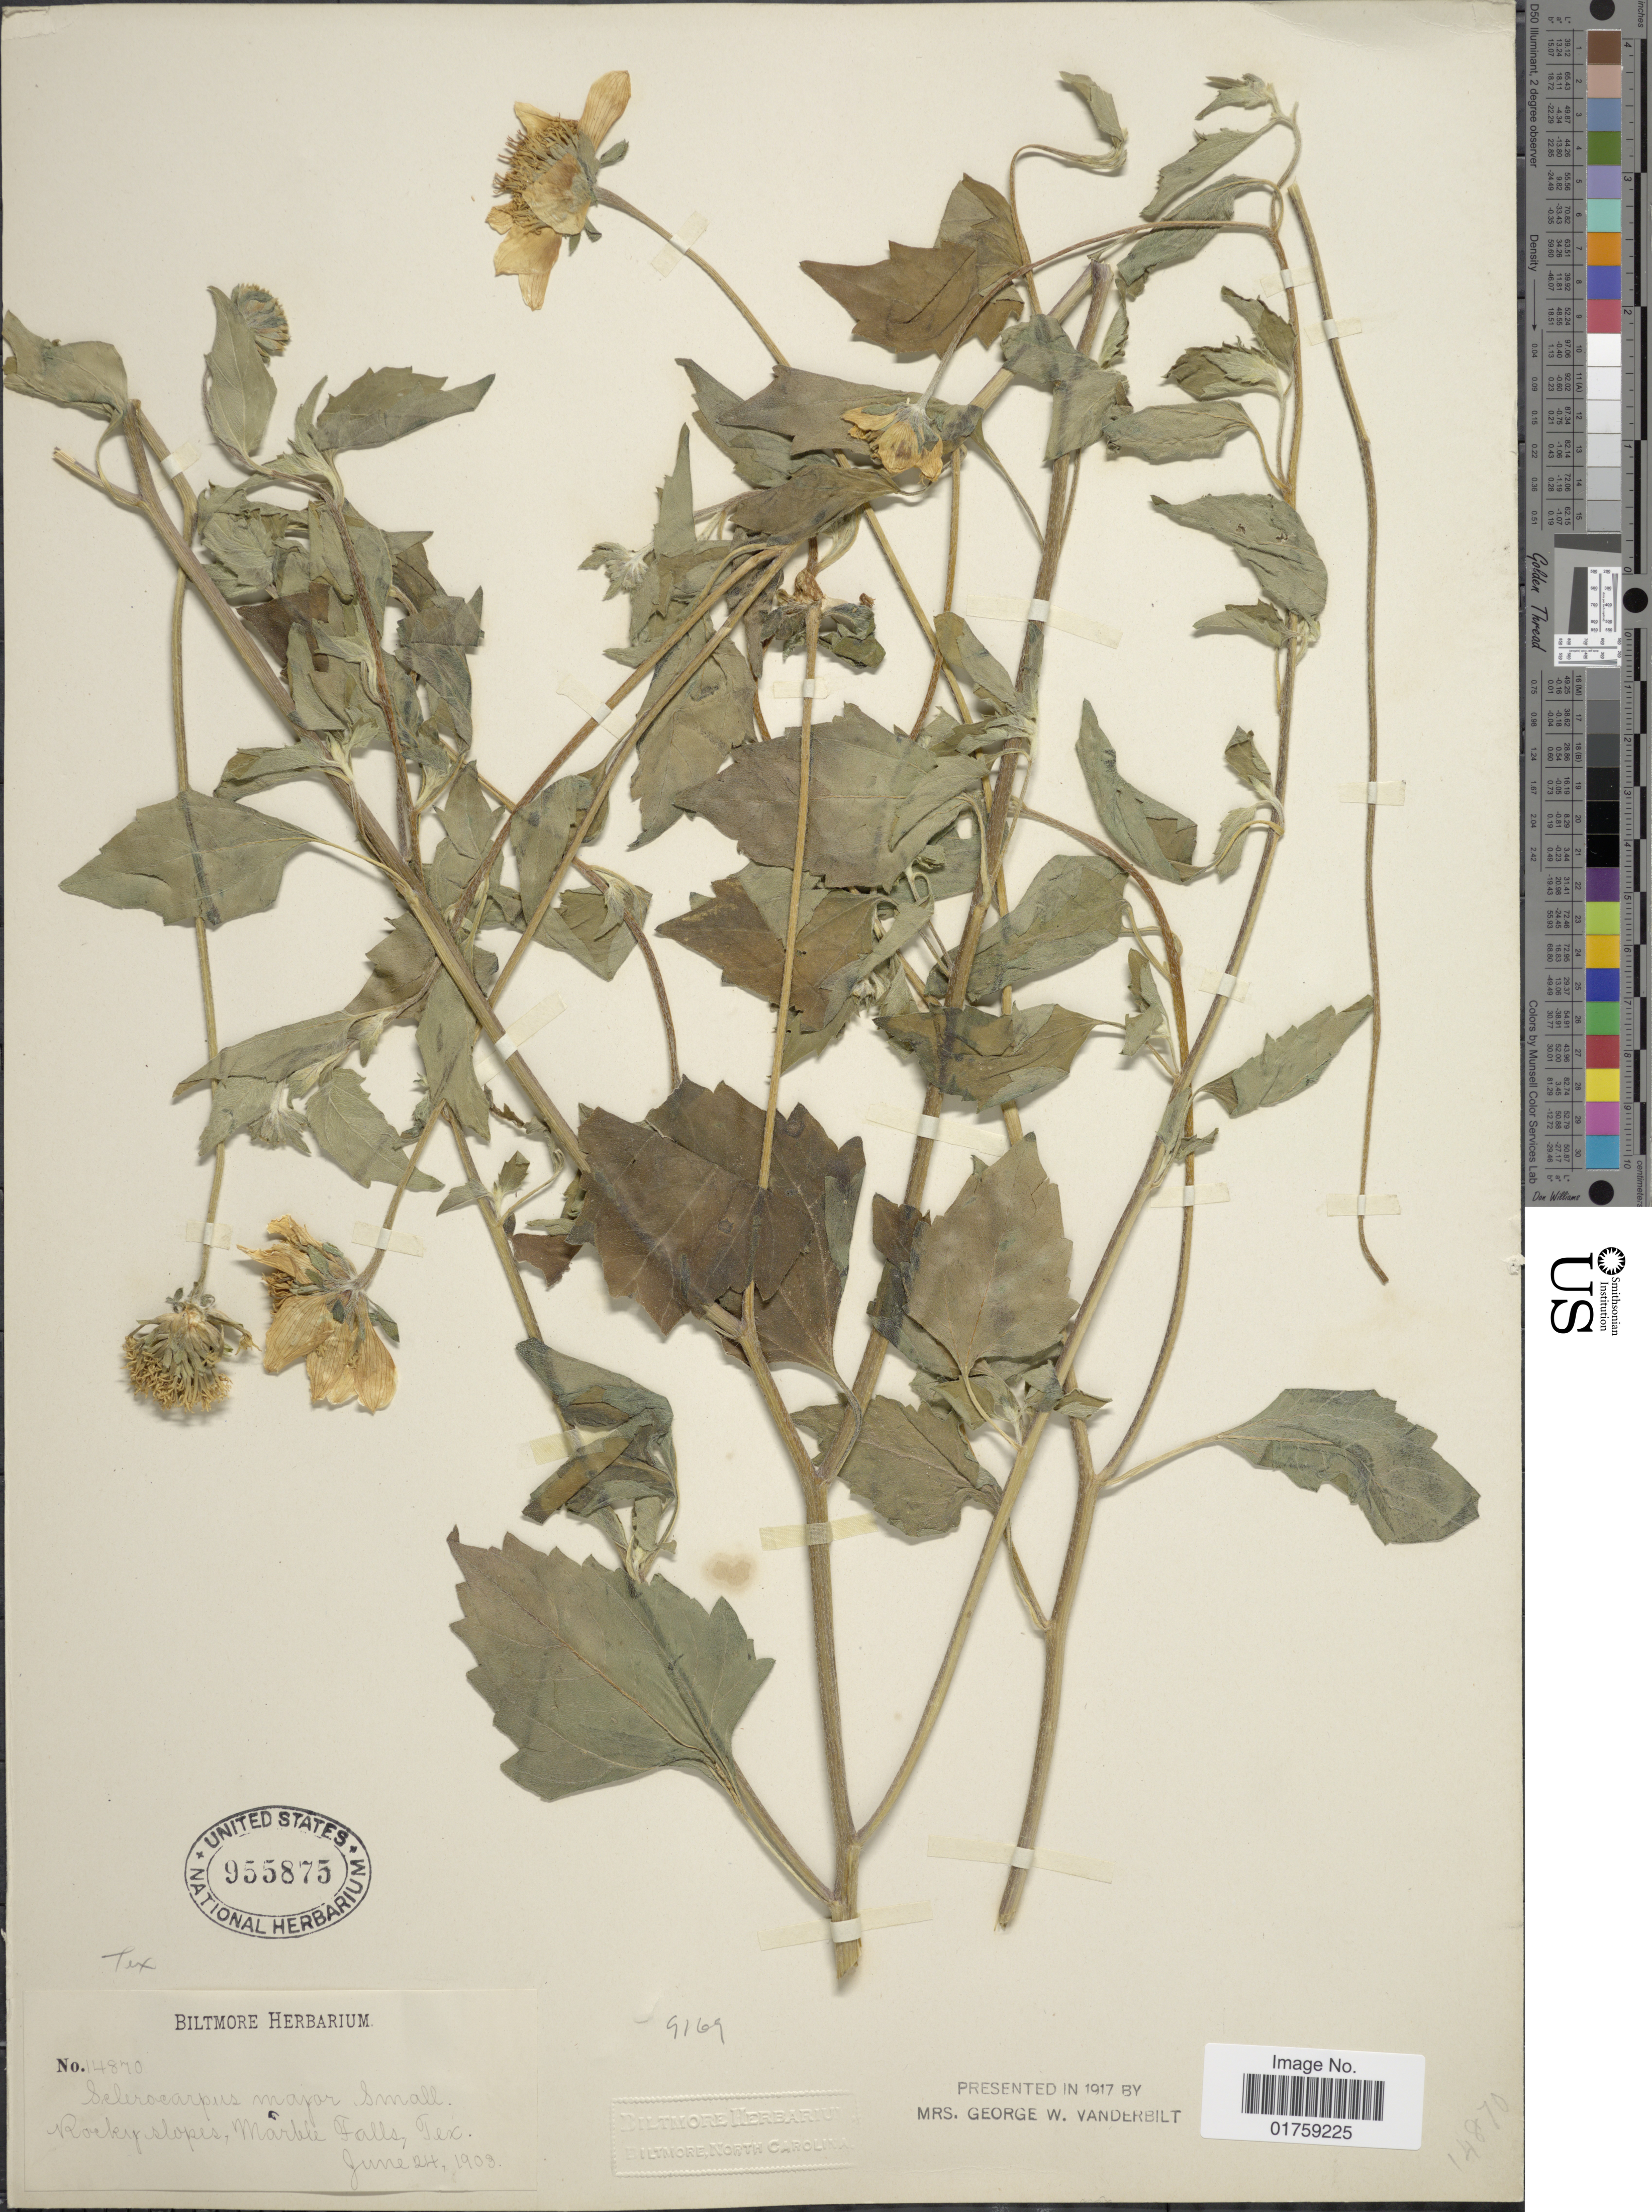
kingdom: Plantae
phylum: Tracheophyta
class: Magnoliopsida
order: Asterales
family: Asteraceae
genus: Sclerocarpus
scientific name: Sclerocarpus uniserialis var. uniserialis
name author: (Hook.) Benth. & Hook. f. ex Hemsl.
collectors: ex herb. Biltmore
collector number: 14870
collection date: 1908-06-24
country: United States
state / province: Texas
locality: Rocky slopes , Marble Falls, Tex.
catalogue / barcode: US 955875